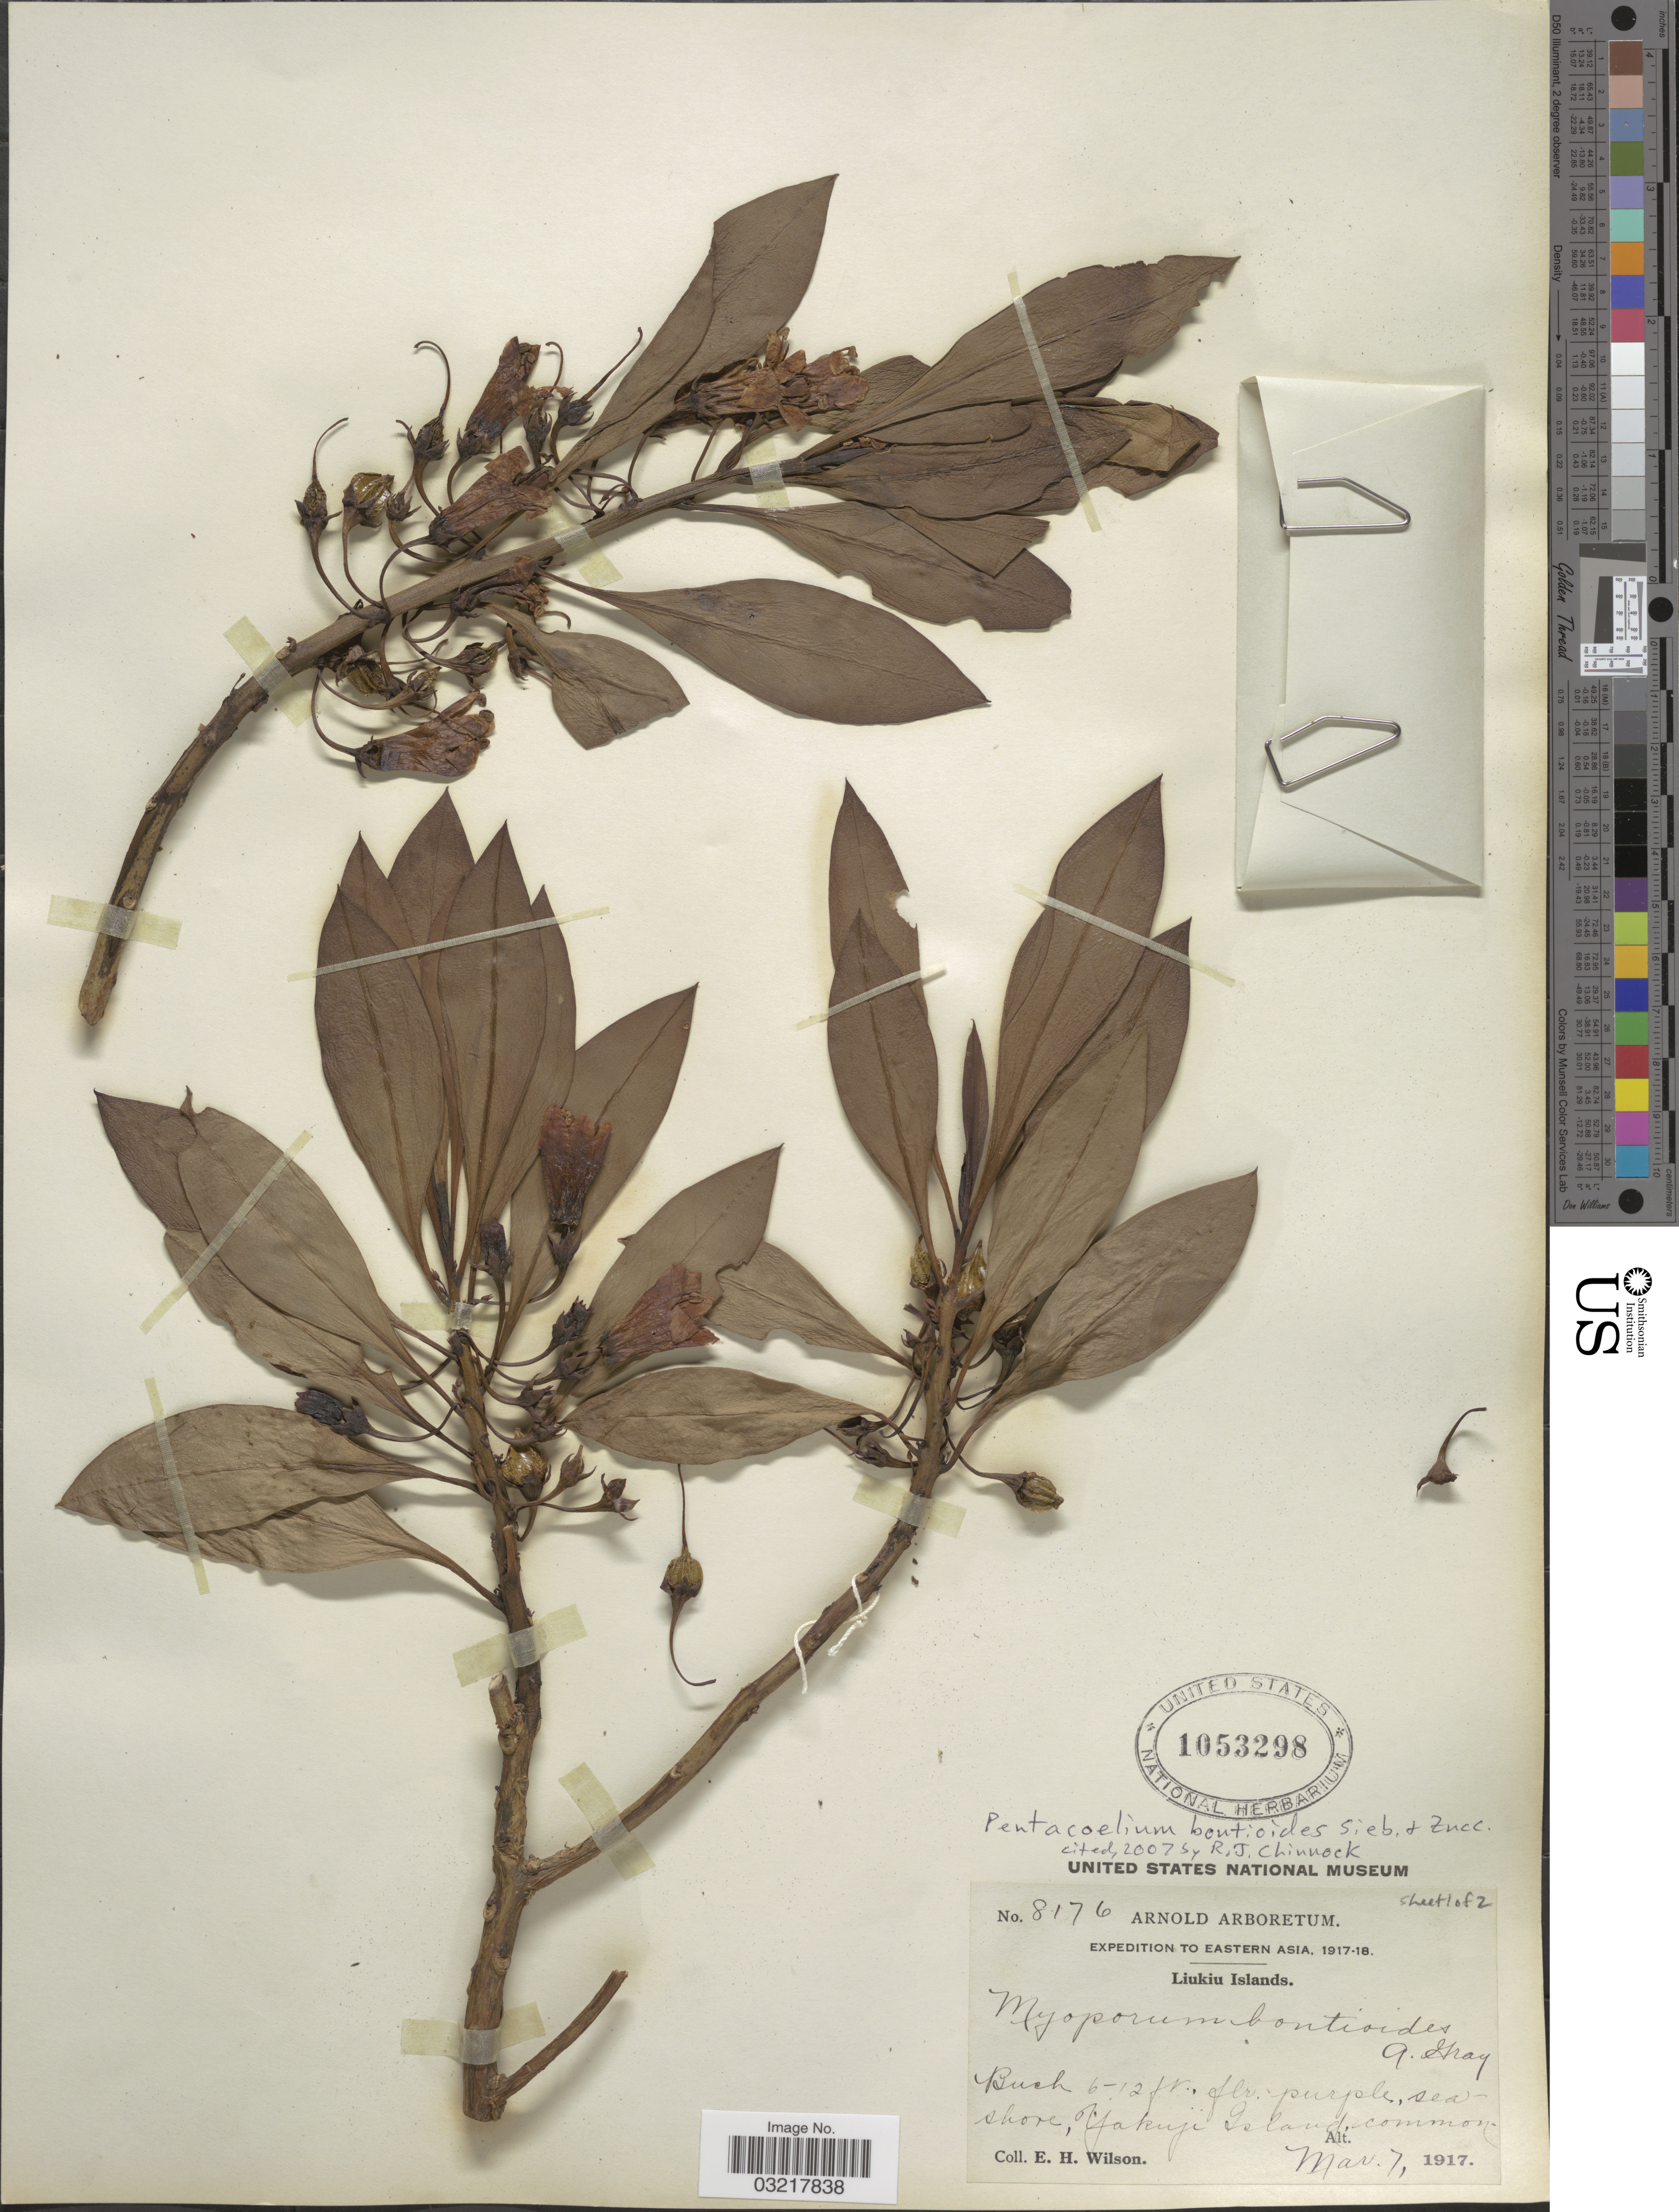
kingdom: Plantae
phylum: Tracheophyta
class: Magnoliopsida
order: Lamiales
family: Scrophulariaceae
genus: Pentacoelium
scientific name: Pentacoelium bontioides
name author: Siebold & Zucc.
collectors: E. Wilson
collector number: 8176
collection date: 1917-03-07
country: Japan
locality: Eastern Asia. Liukiu Islands. Yakuji Island.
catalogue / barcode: US 1053298